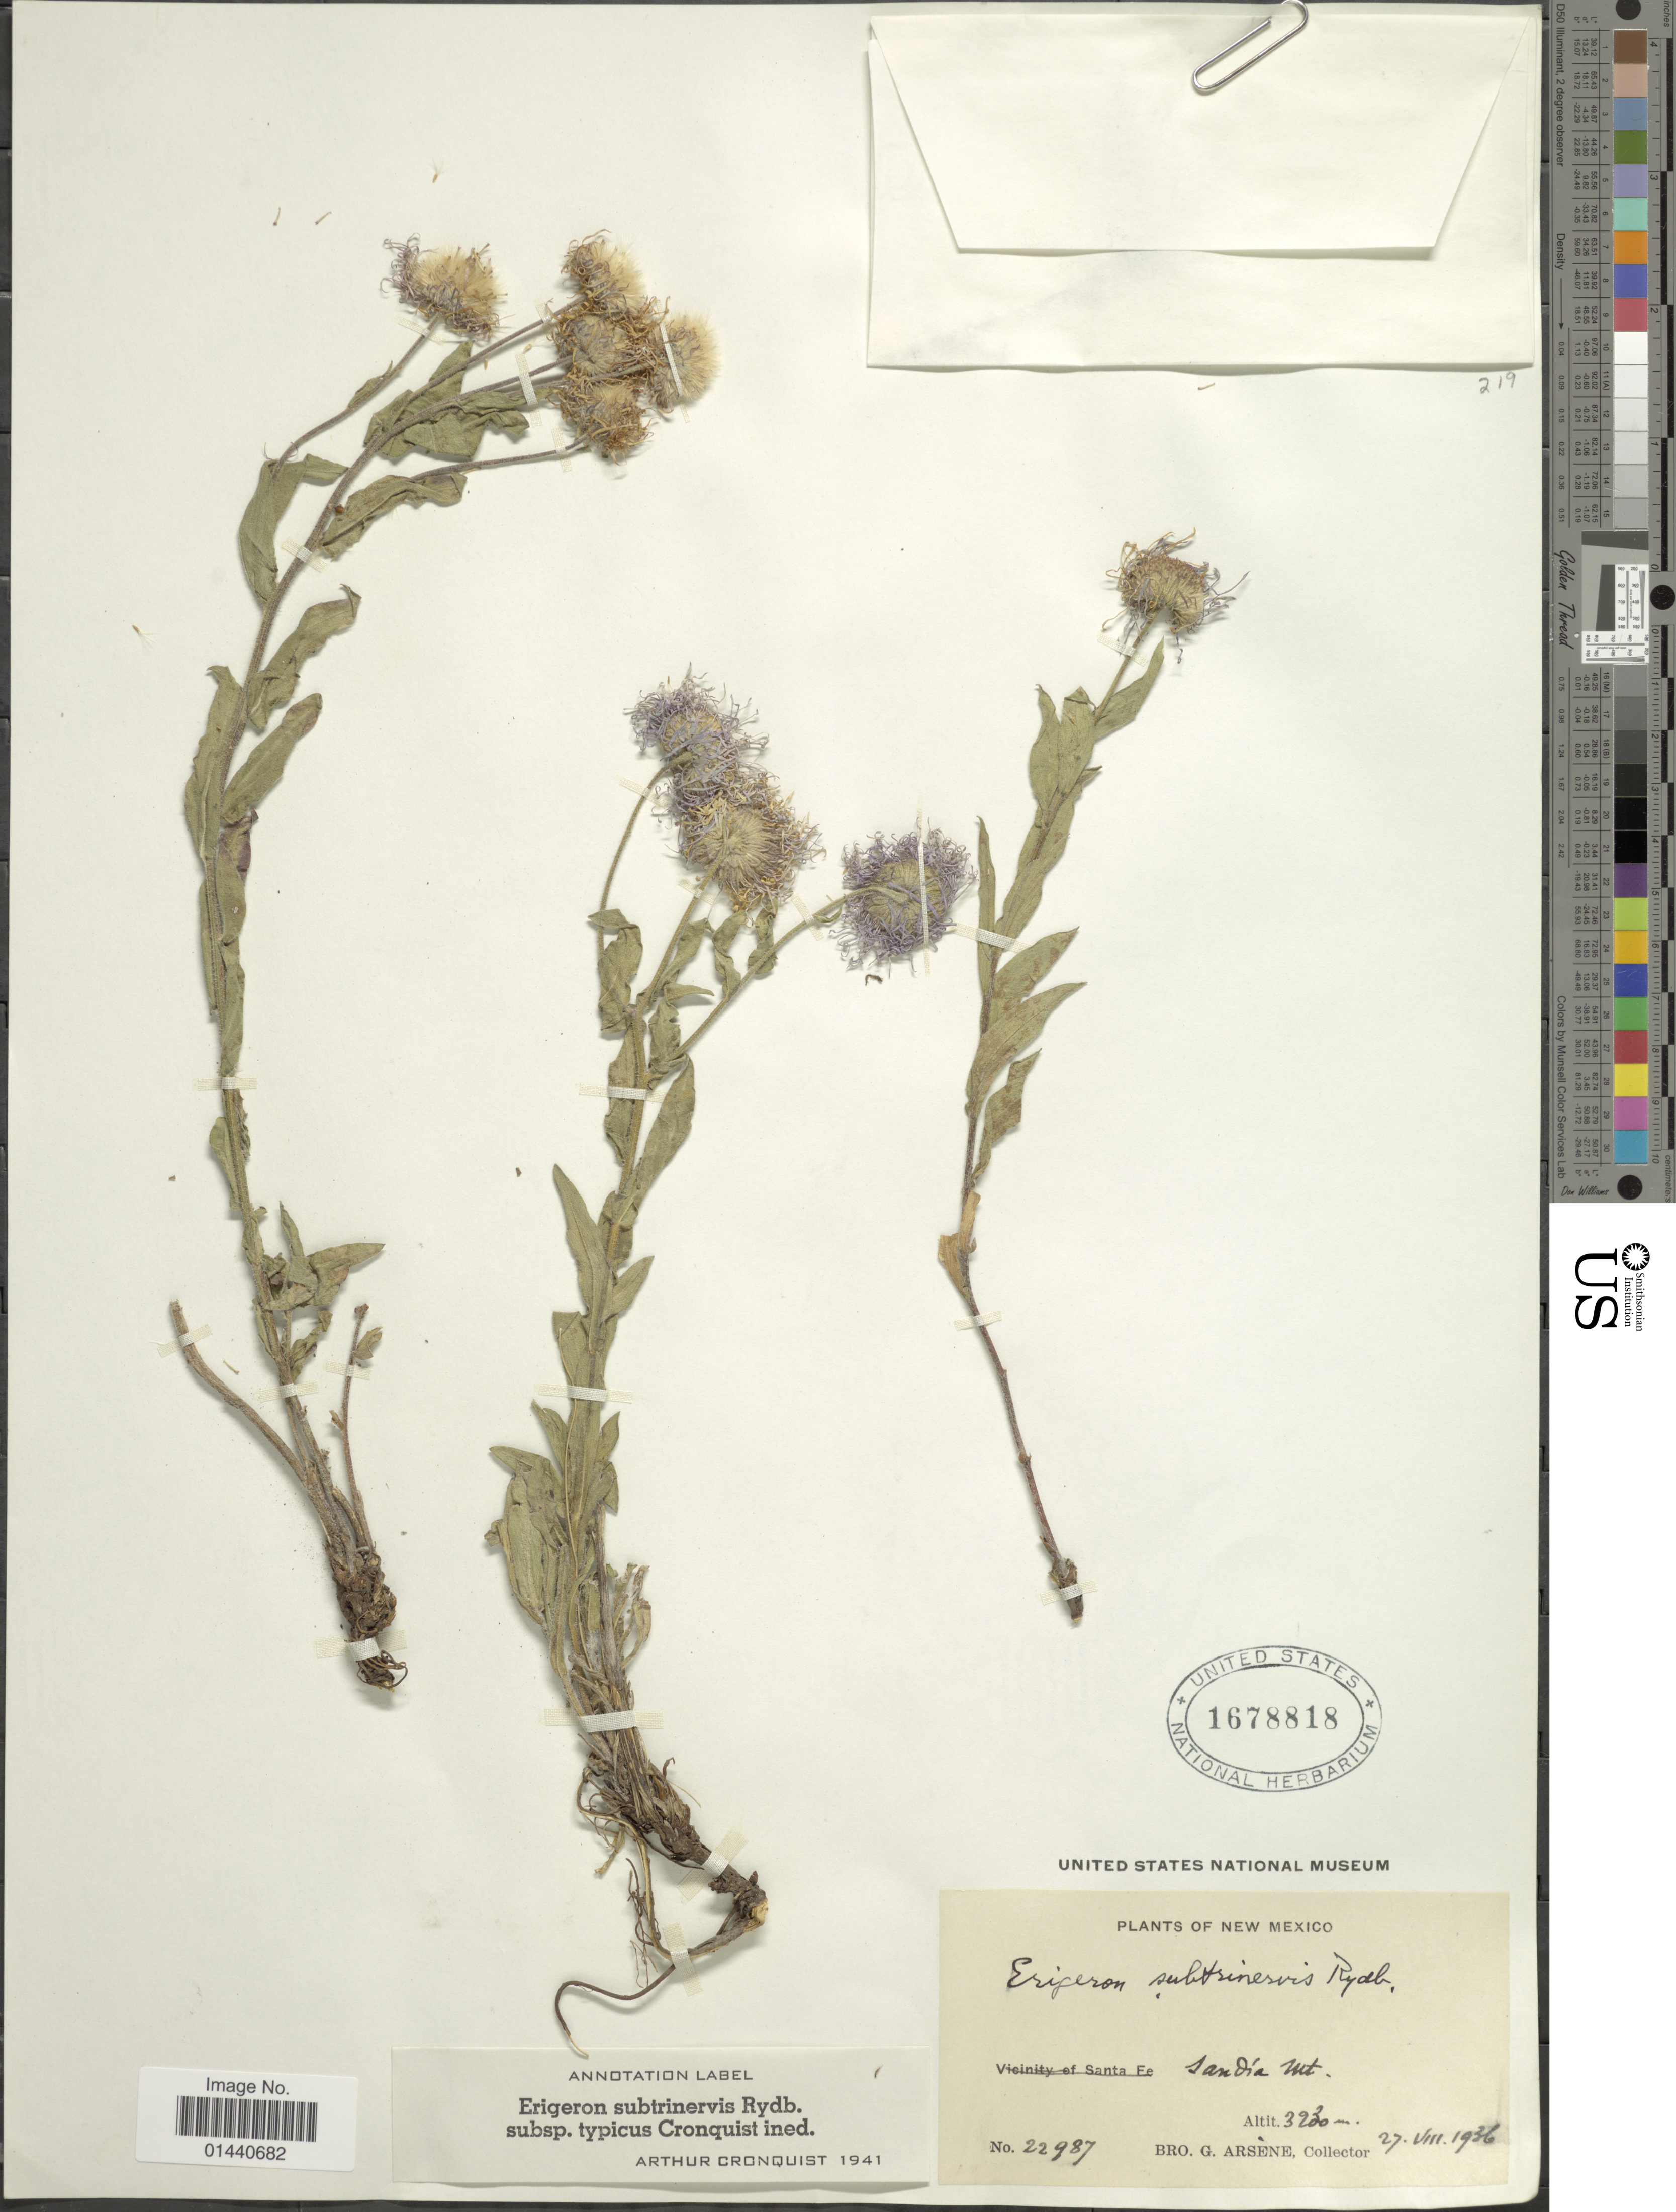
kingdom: Plantae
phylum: Tracheophyta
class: Magnoliopsida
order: Asterales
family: Asteraceae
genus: Erigeron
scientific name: Erigeron subtrinervis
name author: Rydb. ex Porter & Britton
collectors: Bro. G. Arsène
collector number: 22987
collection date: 1936-08-27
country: United States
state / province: New Mexico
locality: Sandia Mt.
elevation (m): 3230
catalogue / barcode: US 1678818